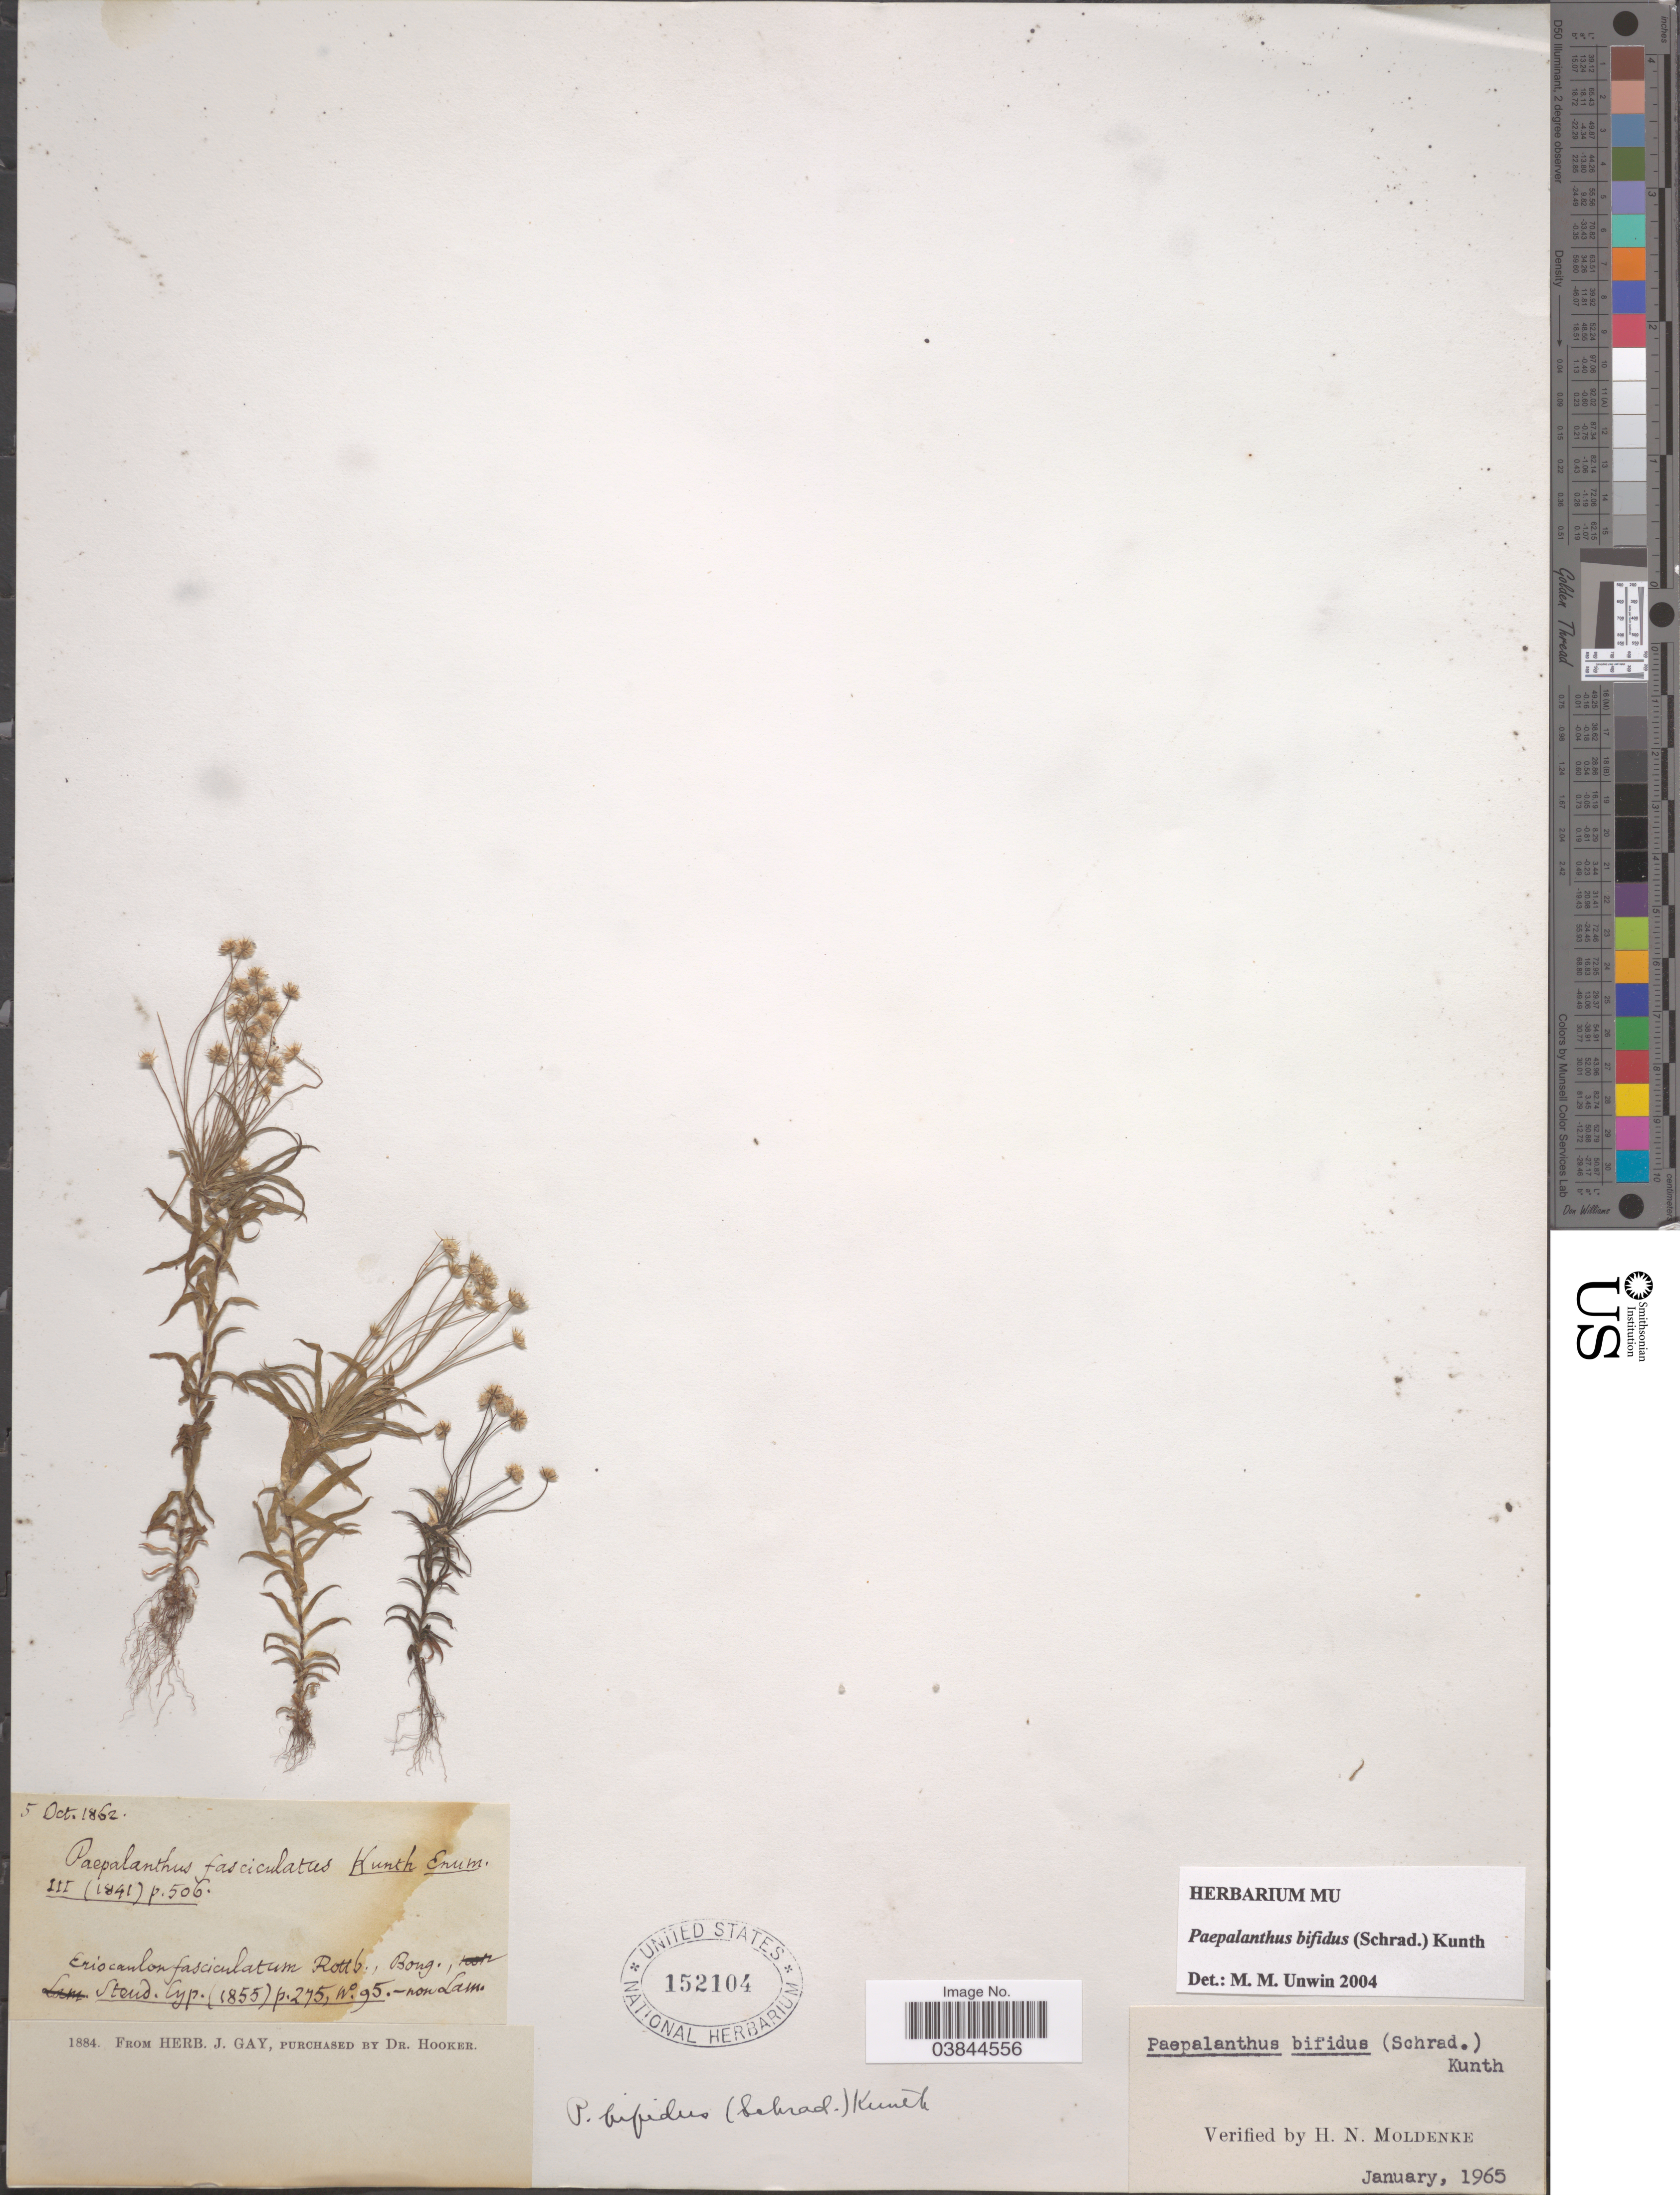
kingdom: Plantae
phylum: Tracheophyta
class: Liliopsida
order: Poales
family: Eriocaulaceae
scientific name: Giuliettia bifida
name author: (Schrad.) Andrino & Sano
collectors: ex herb. J. Gay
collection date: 1862-10-05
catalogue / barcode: US 152104